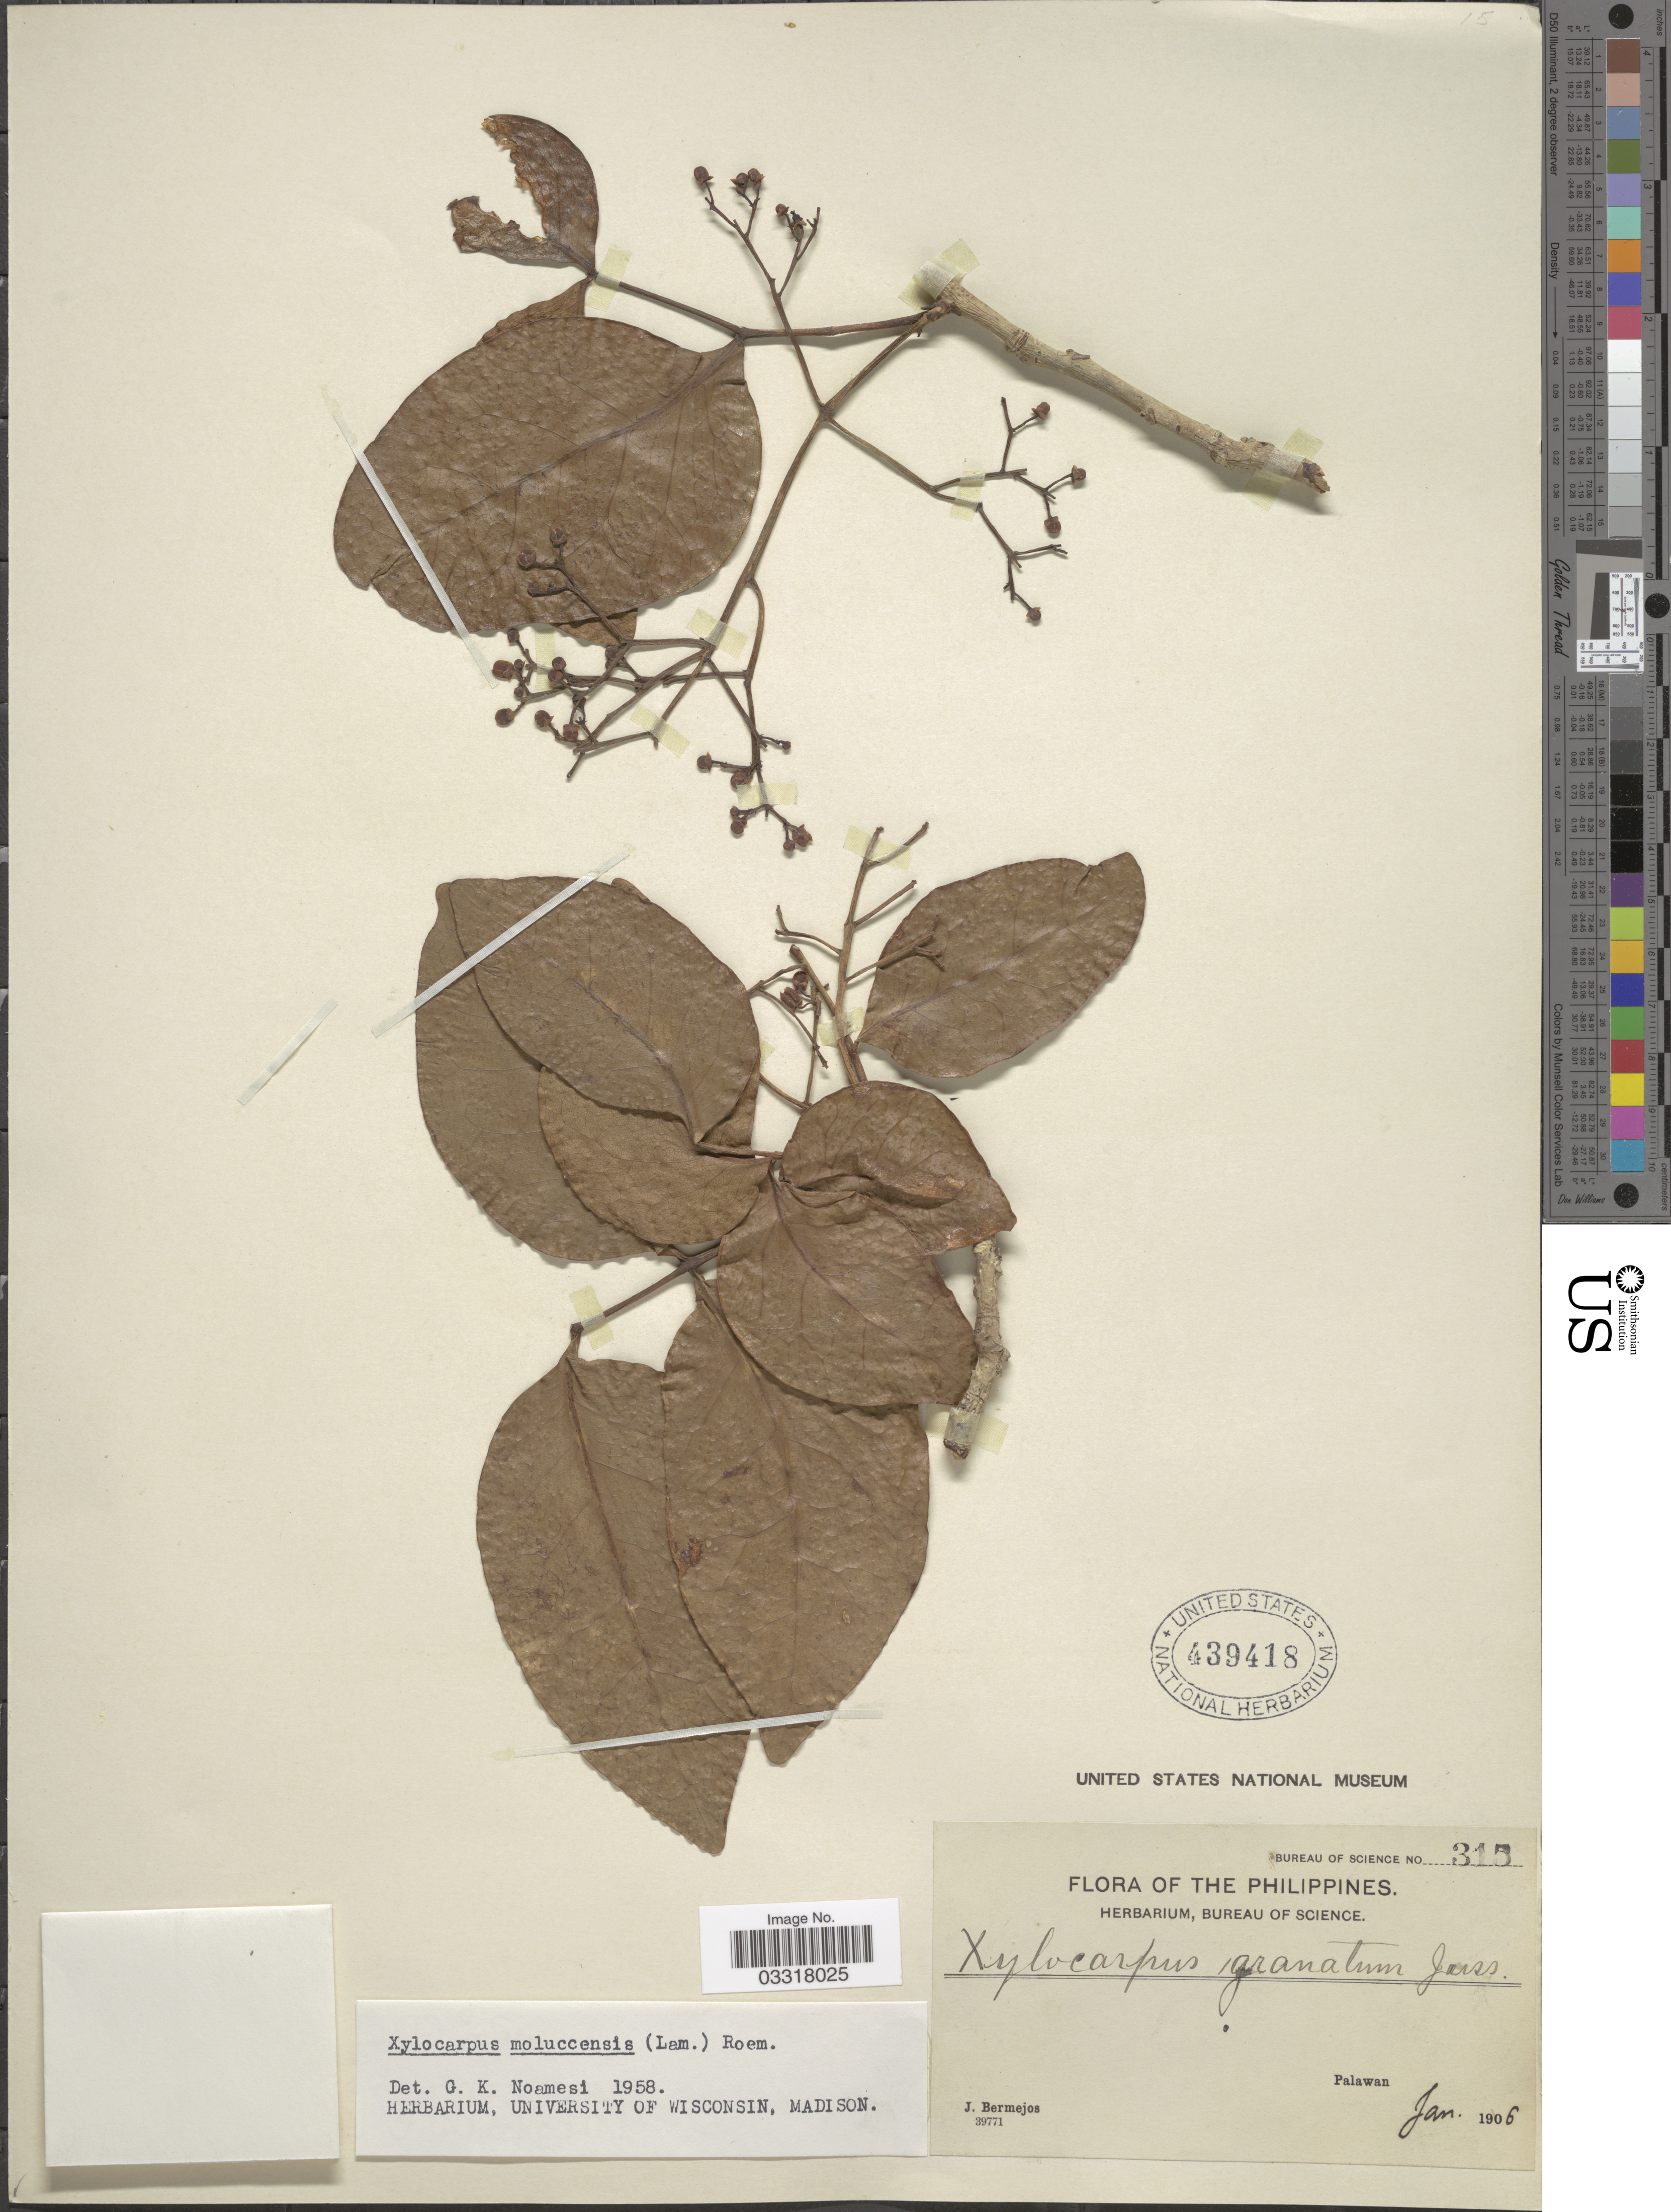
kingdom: Plantae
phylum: Tracheophyta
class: Magnoliopsida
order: Sapindales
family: Meliaceae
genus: Xylocarpus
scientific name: Xylocarpus moluccensis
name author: (Lam.) M. Roem.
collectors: J. Bermejos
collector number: Bureau of Science 315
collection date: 1906-01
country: Philippines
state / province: Mimaropa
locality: Palawan.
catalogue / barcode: US 439418